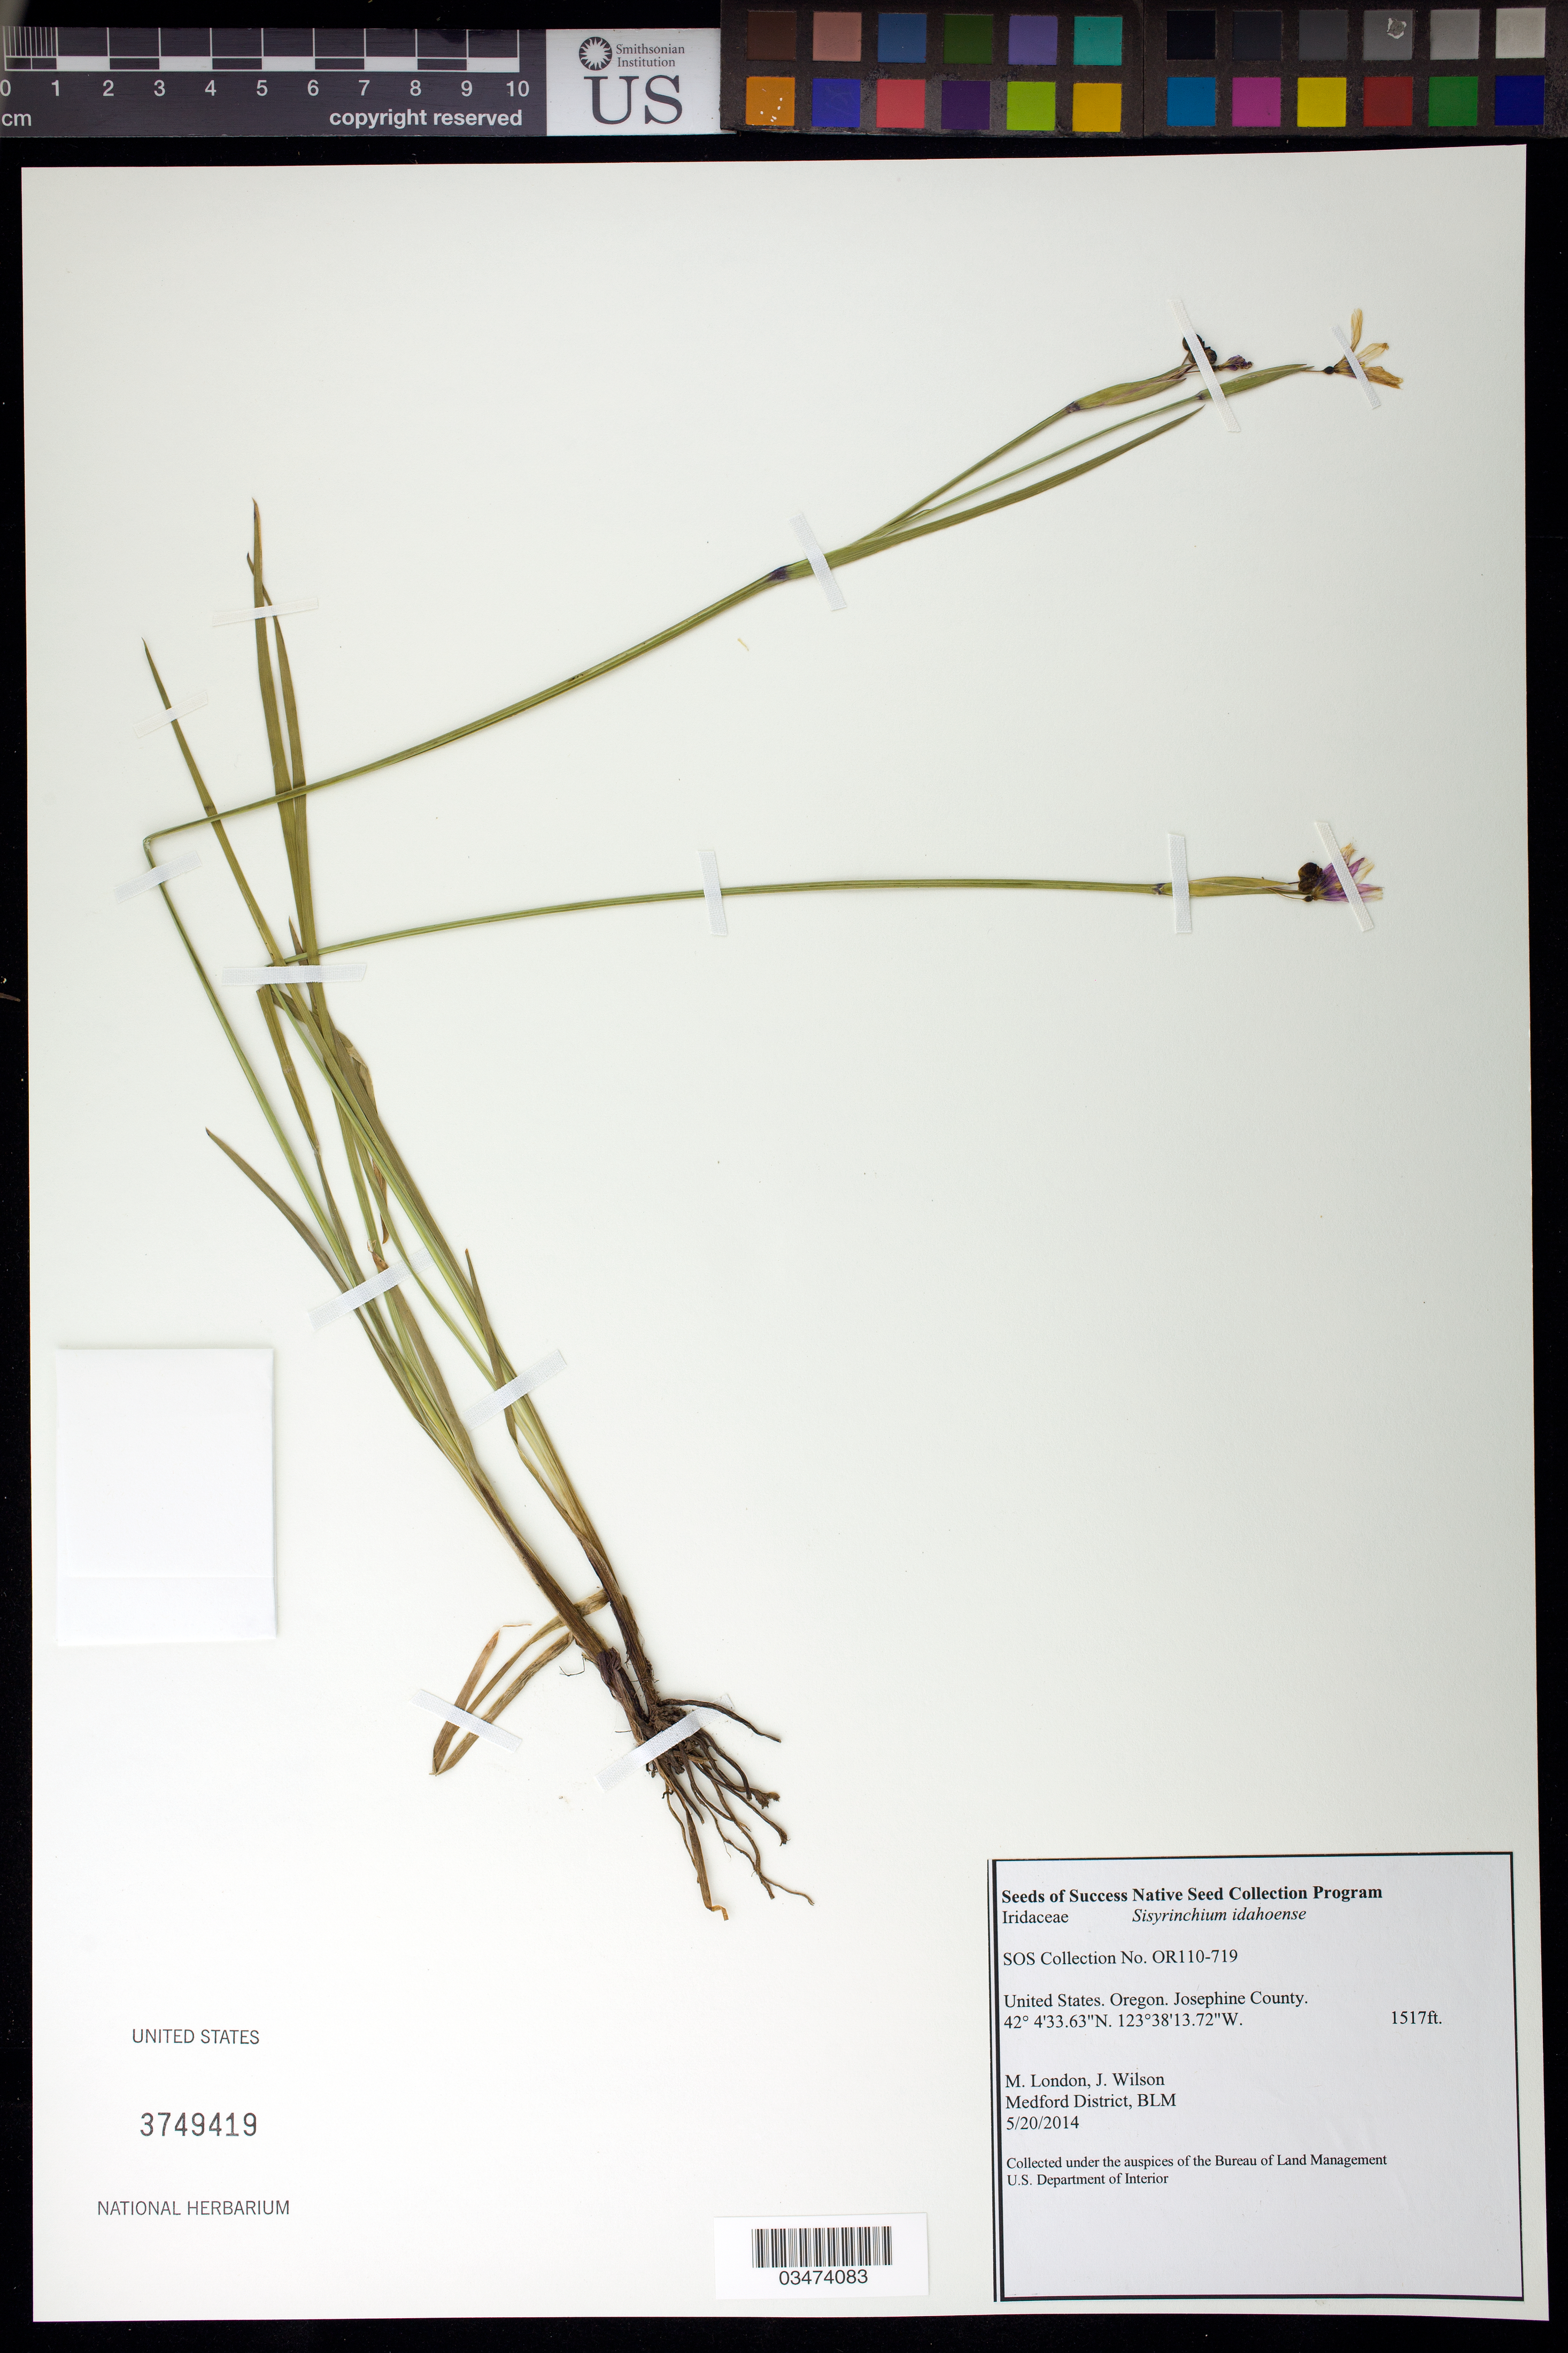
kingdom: Plantae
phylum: Tracheophyta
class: Liliopsida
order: Asparagales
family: Iridaceae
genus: Sisyrinchium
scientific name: Sisyrinchium idahoense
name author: E.P. Bicknell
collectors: M. London & J. Wilson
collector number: OR110-719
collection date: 2014-05-20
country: United States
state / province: Oregon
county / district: Josephine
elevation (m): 462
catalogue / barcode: US 3749419